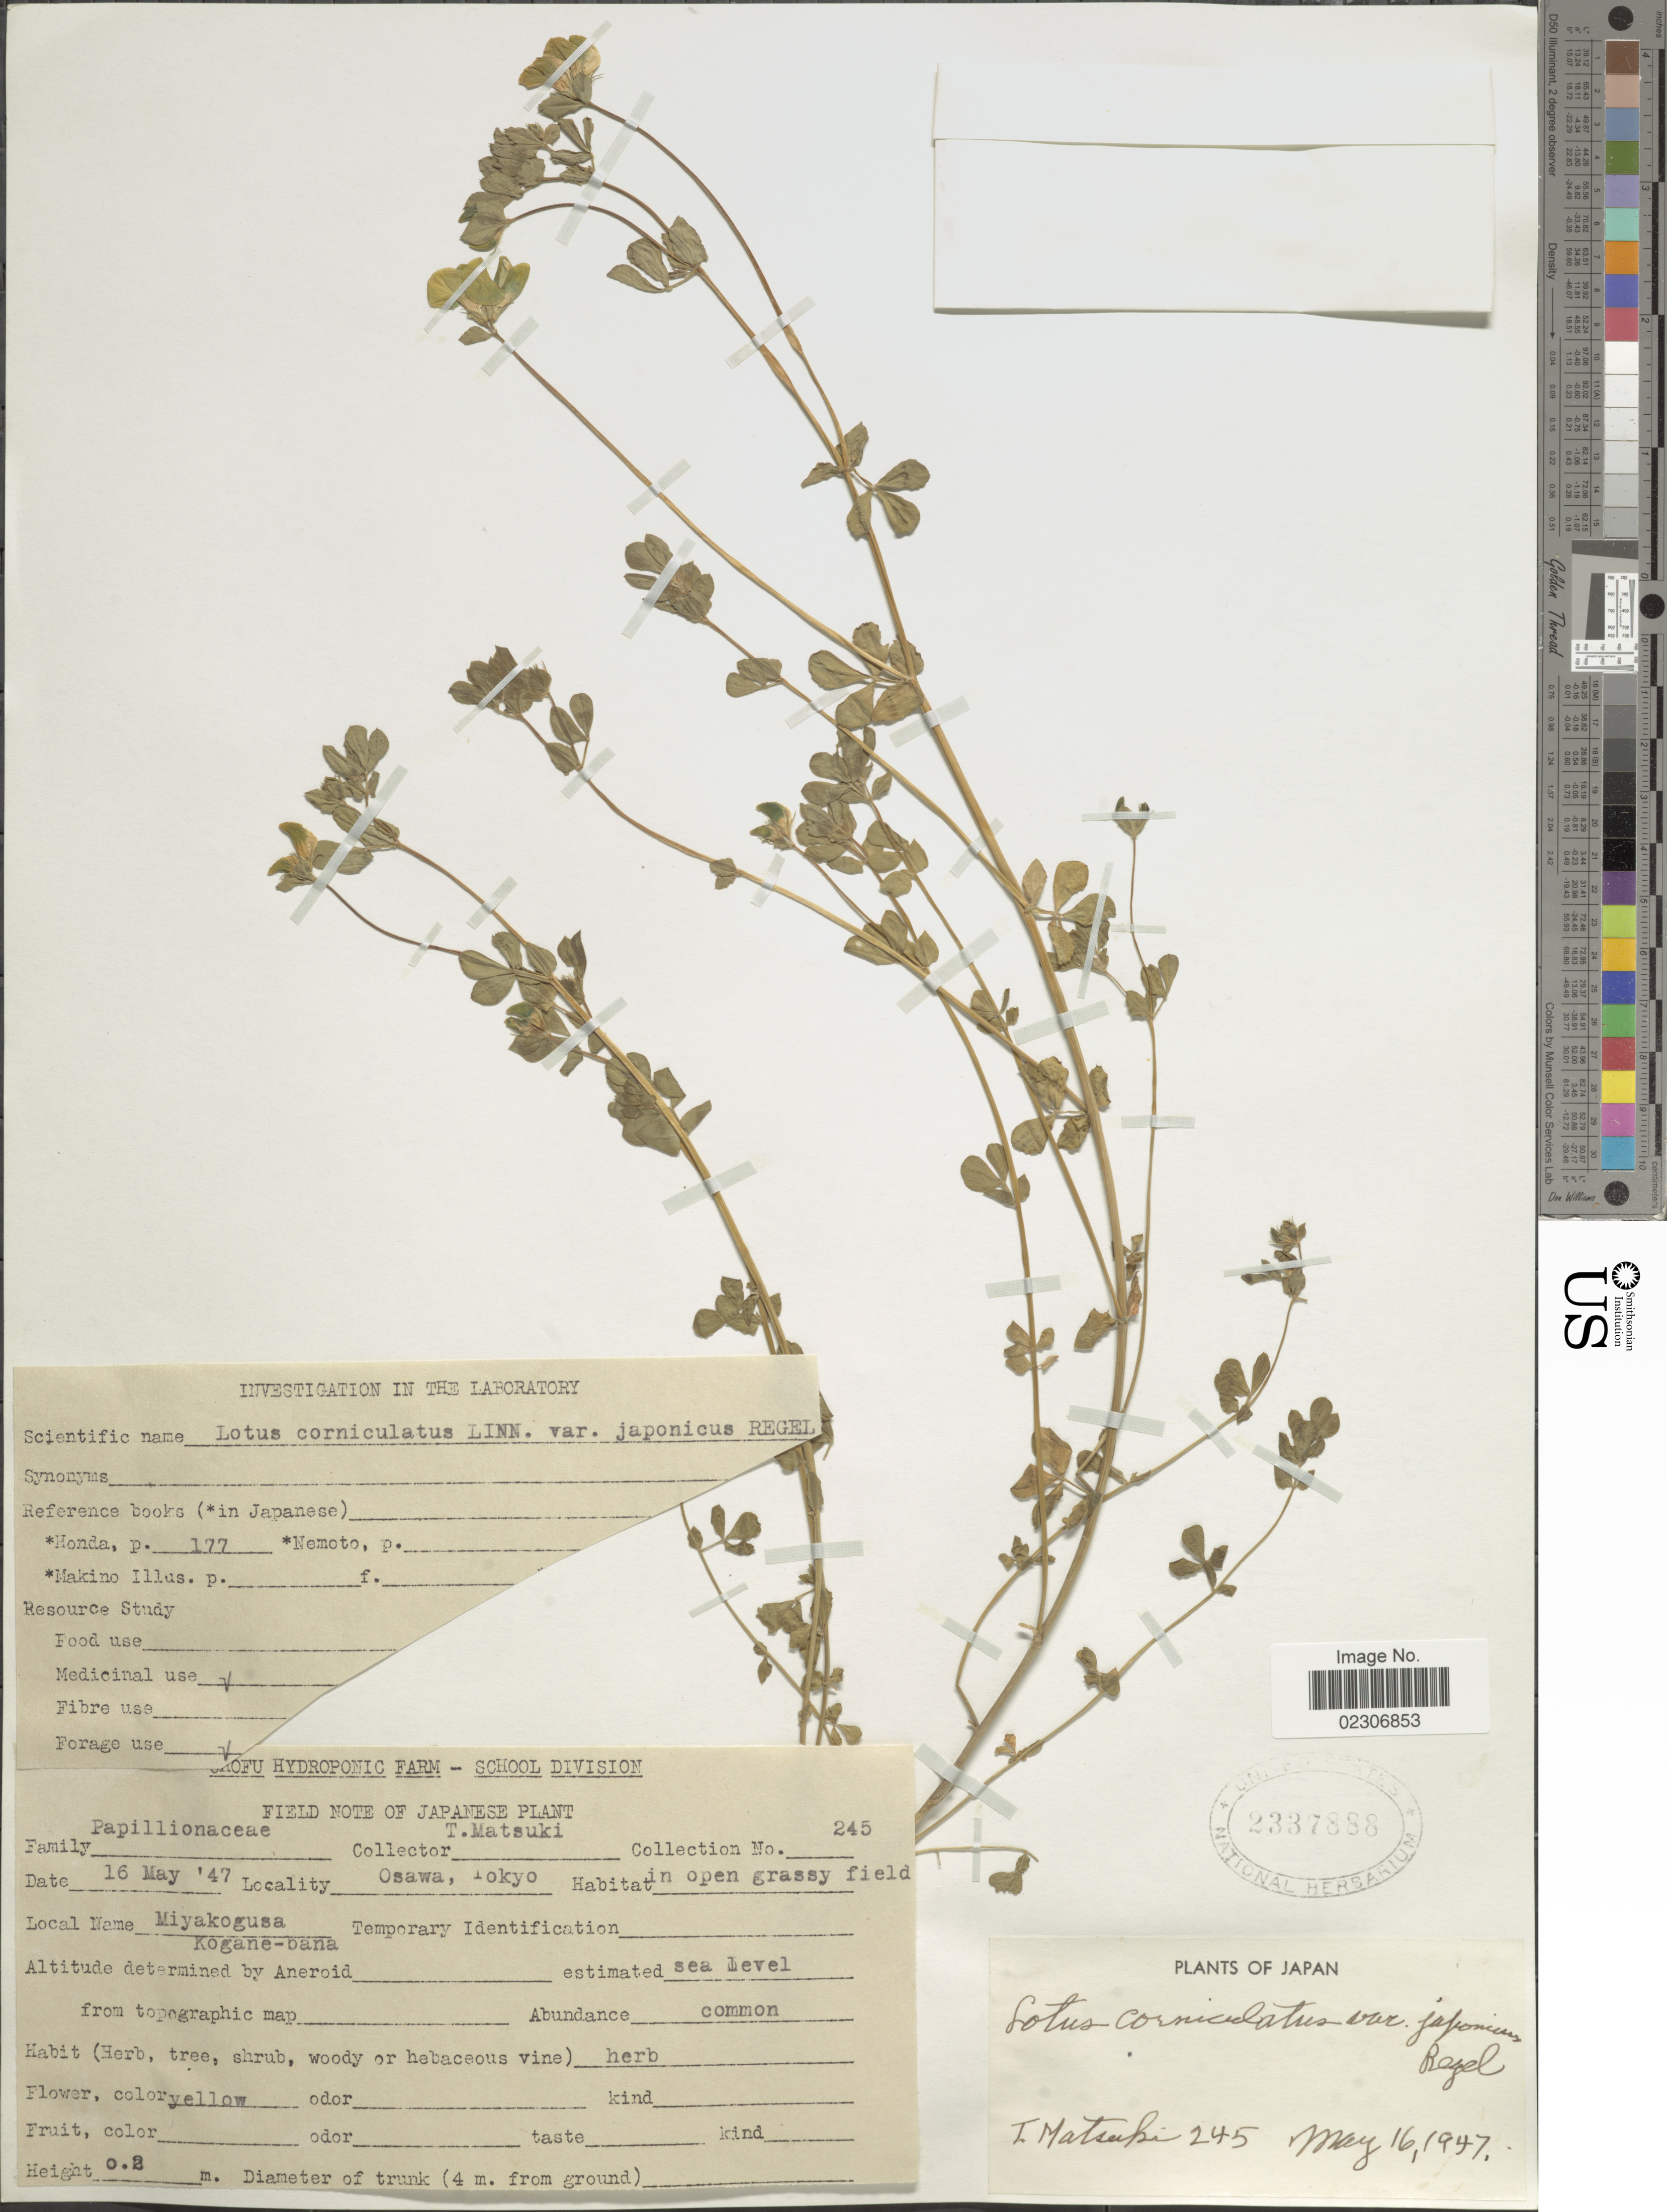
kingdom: Plantae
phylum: Tracheophyta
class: Magnoliopsida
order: Fabales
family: Fabaceae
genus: Lotus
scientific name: Lotus corniculatus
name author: L.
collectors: T. Matsuki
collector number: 245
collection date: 1947-05-16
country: Japan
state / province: Tokyo, Federal City of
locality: Osawa, Tokyo. Japan.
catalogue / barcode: US 2337888